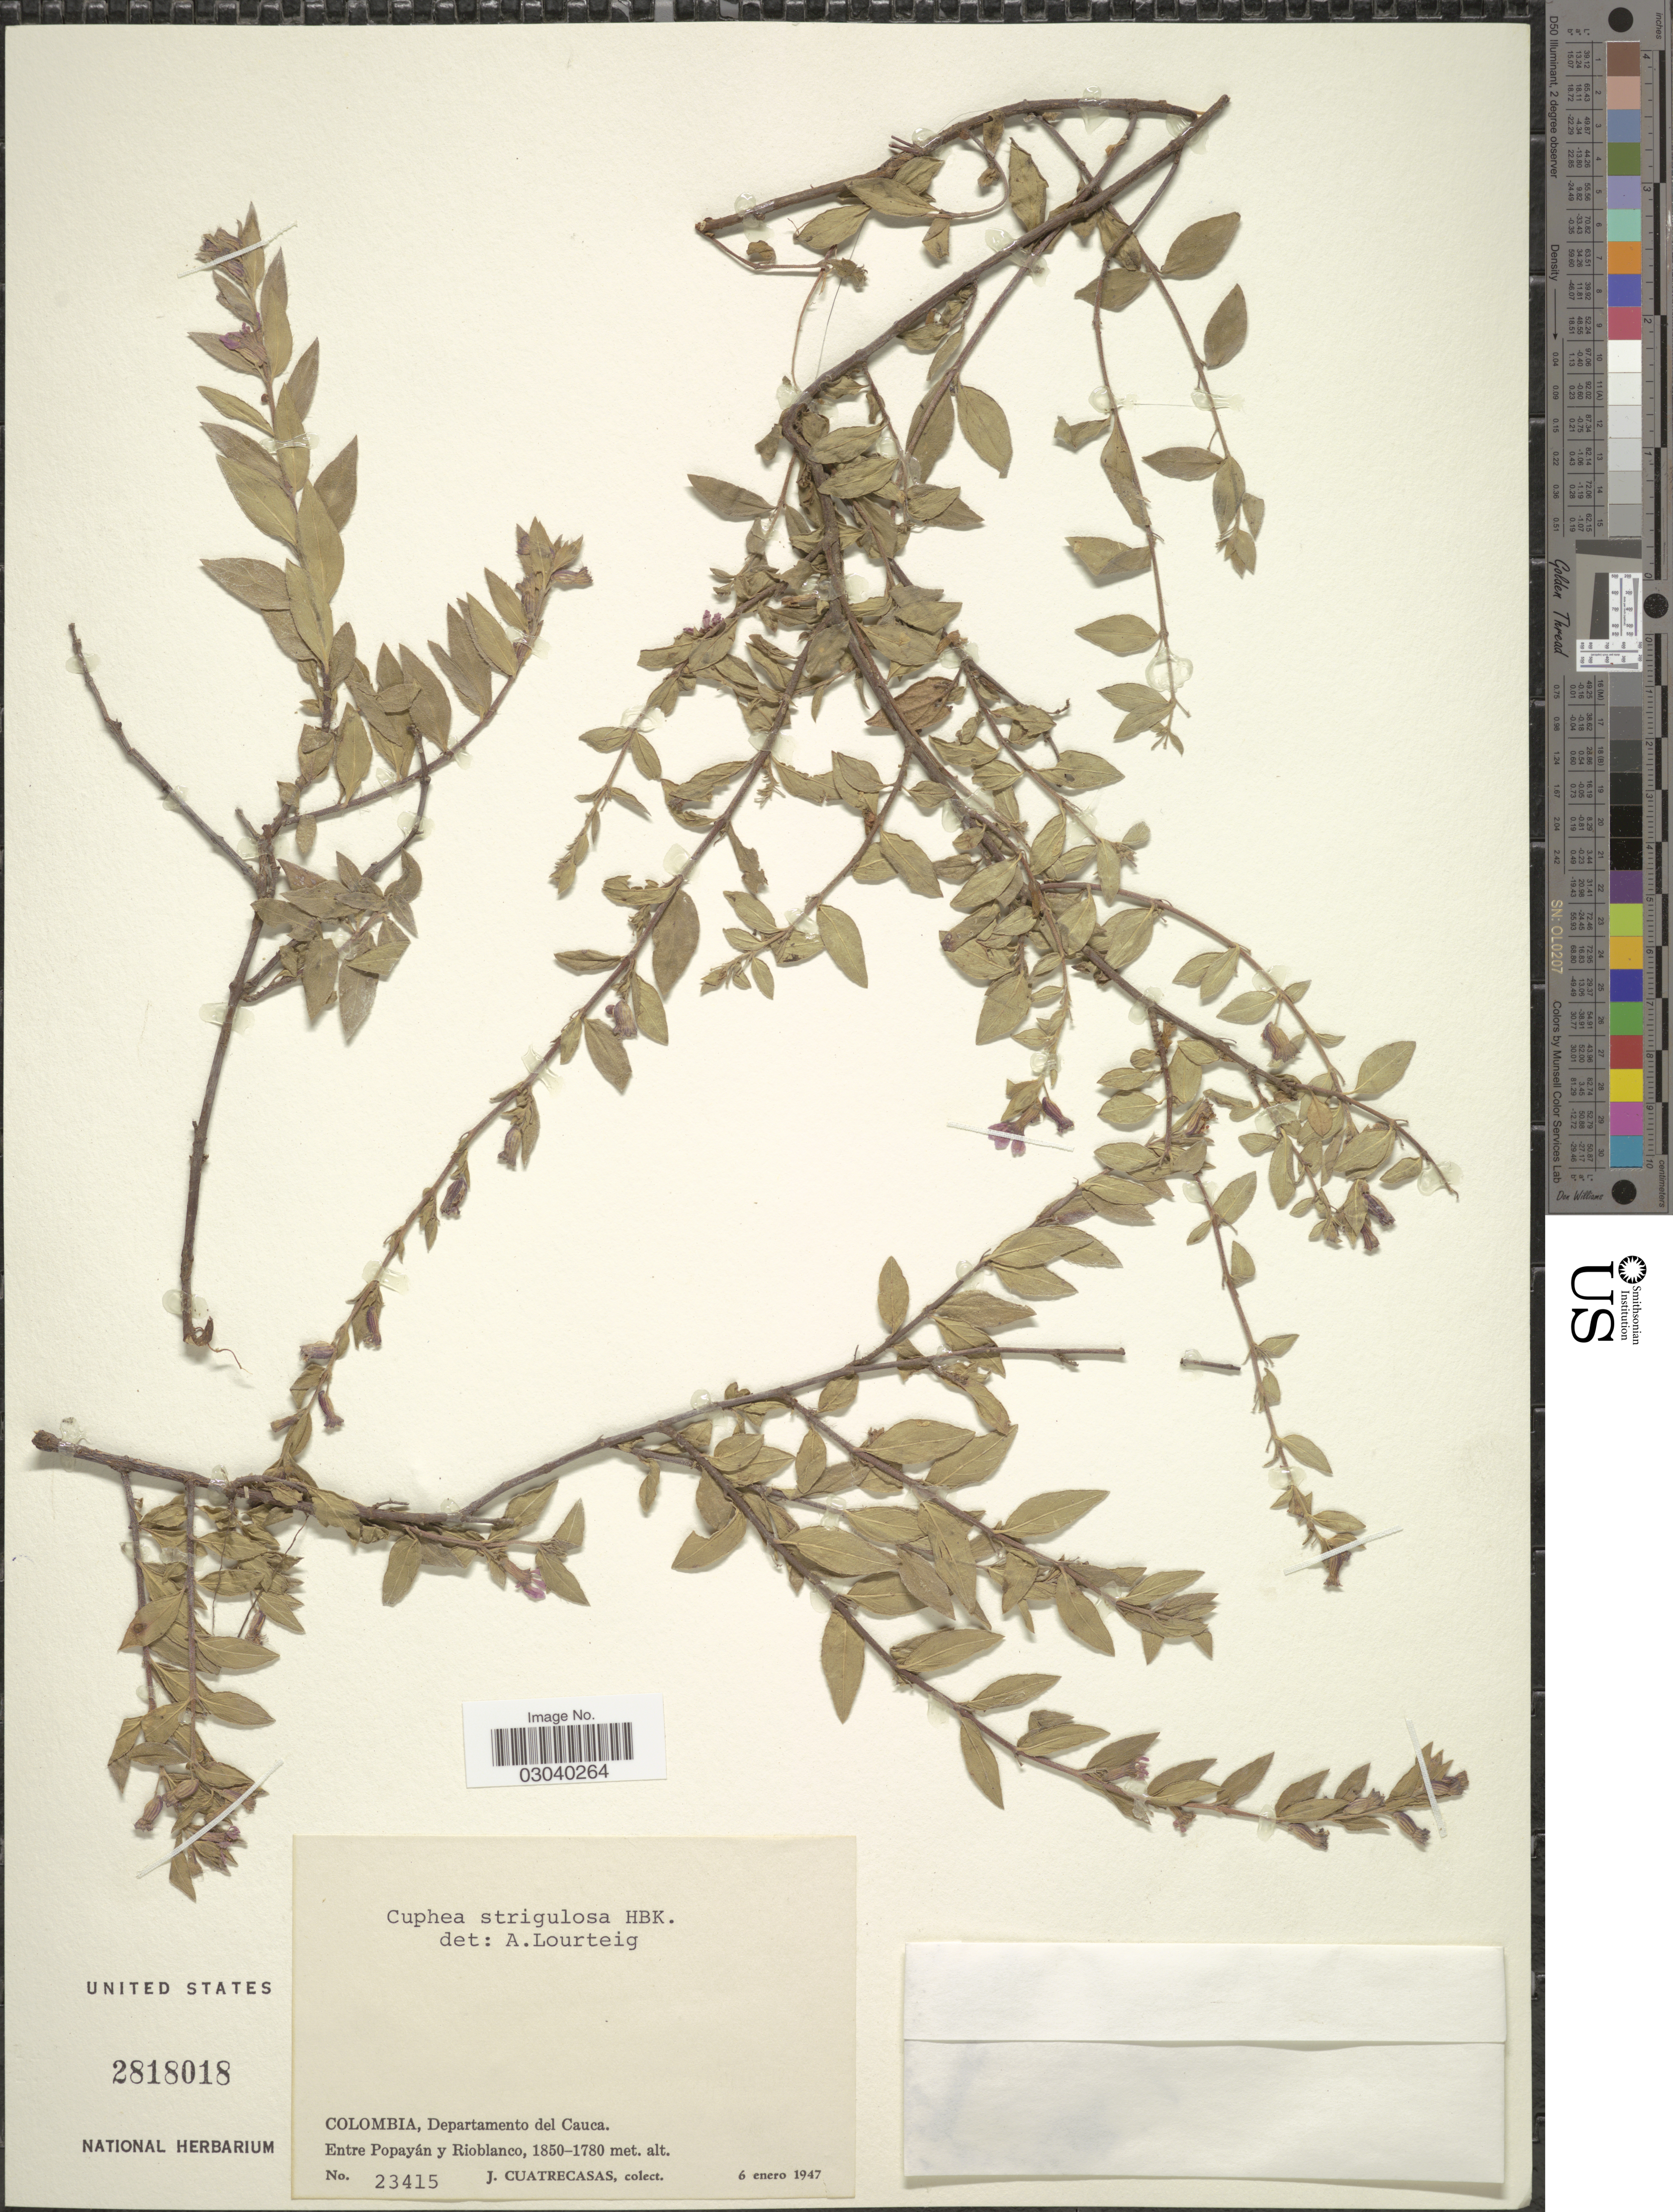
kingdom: Plantae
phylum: Tracheophyta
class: Magnoliopsida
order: Myrtales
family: Lythraceae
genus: Cuphea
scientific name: Cuphea strigulosa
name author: Kunth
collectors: J. Cuatrecasas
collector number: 23415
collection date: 1947-01-06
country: Colombia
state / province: Cauca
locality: Departamento del Cauca. Entre Popayán y Rioblanco.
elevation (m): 1780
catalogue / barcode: US 2818018